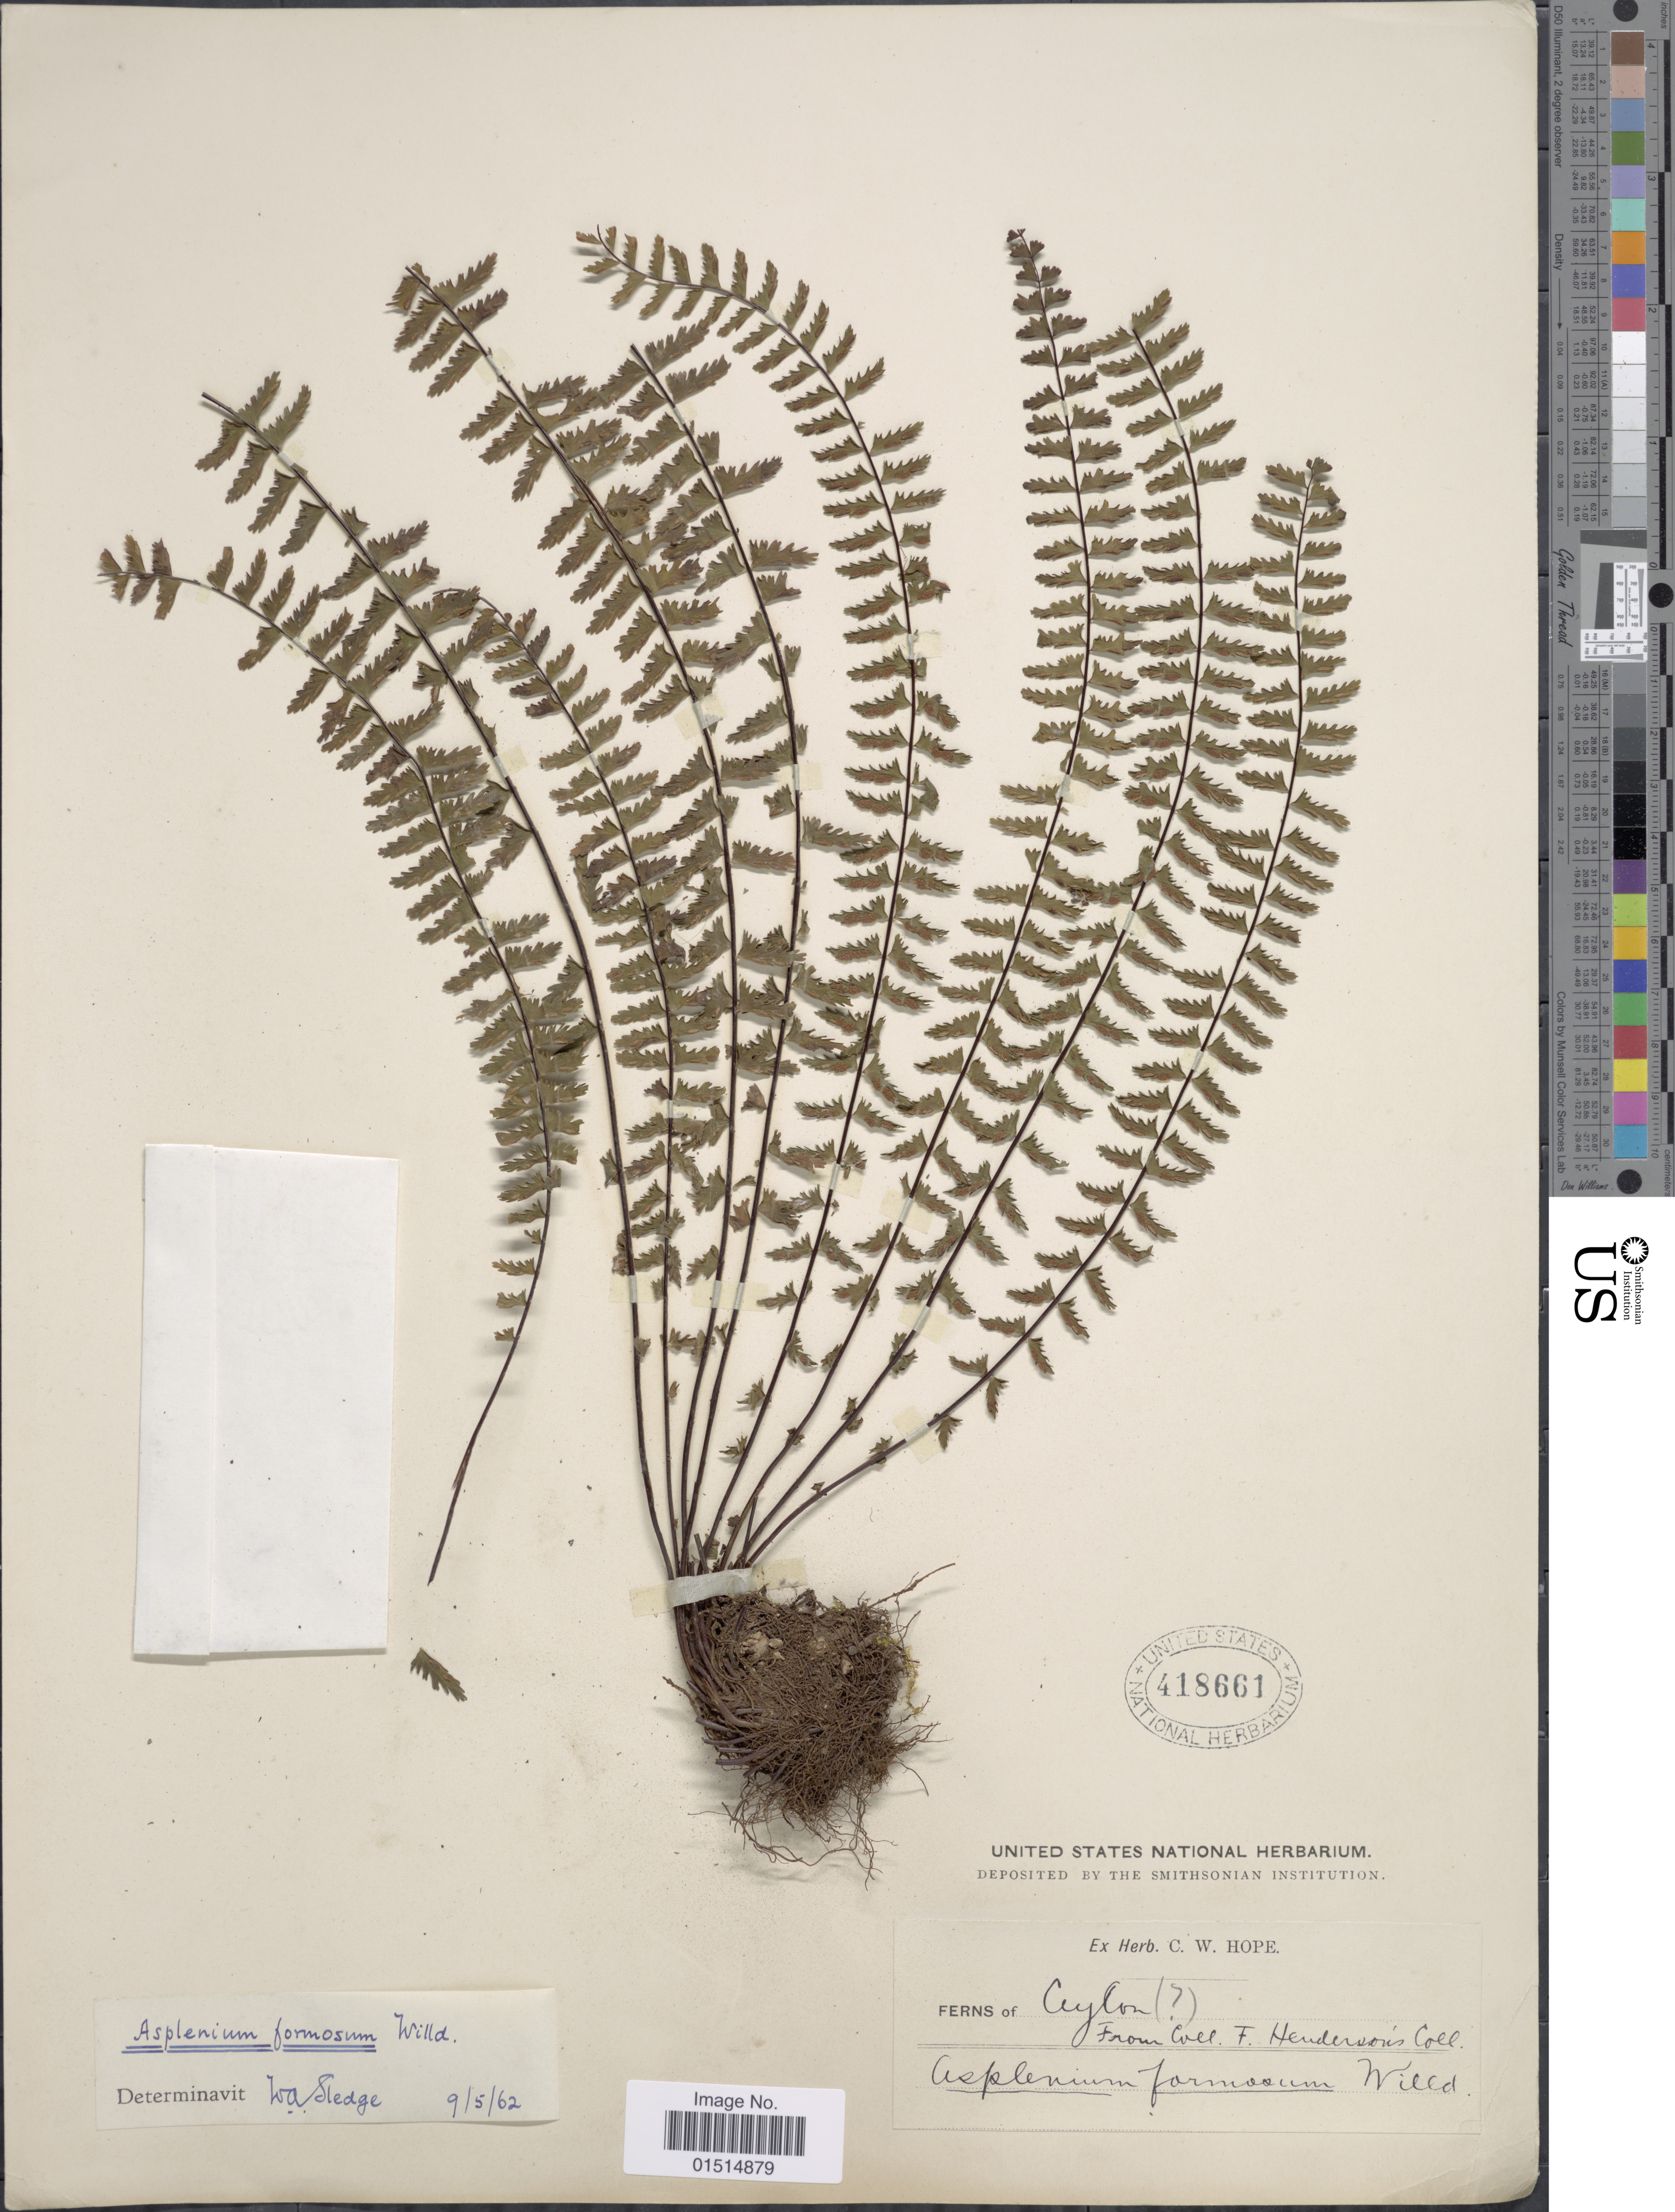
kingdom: Plantae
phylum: Tracheophyta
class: Polypodiopsida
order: Polypodiales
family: Aspleniaceae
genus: Asplenium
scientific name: Asplenium formosum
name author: Willd.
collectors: F. Henderson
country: Sri Lanka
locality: Ceylon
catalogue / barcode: US 418661